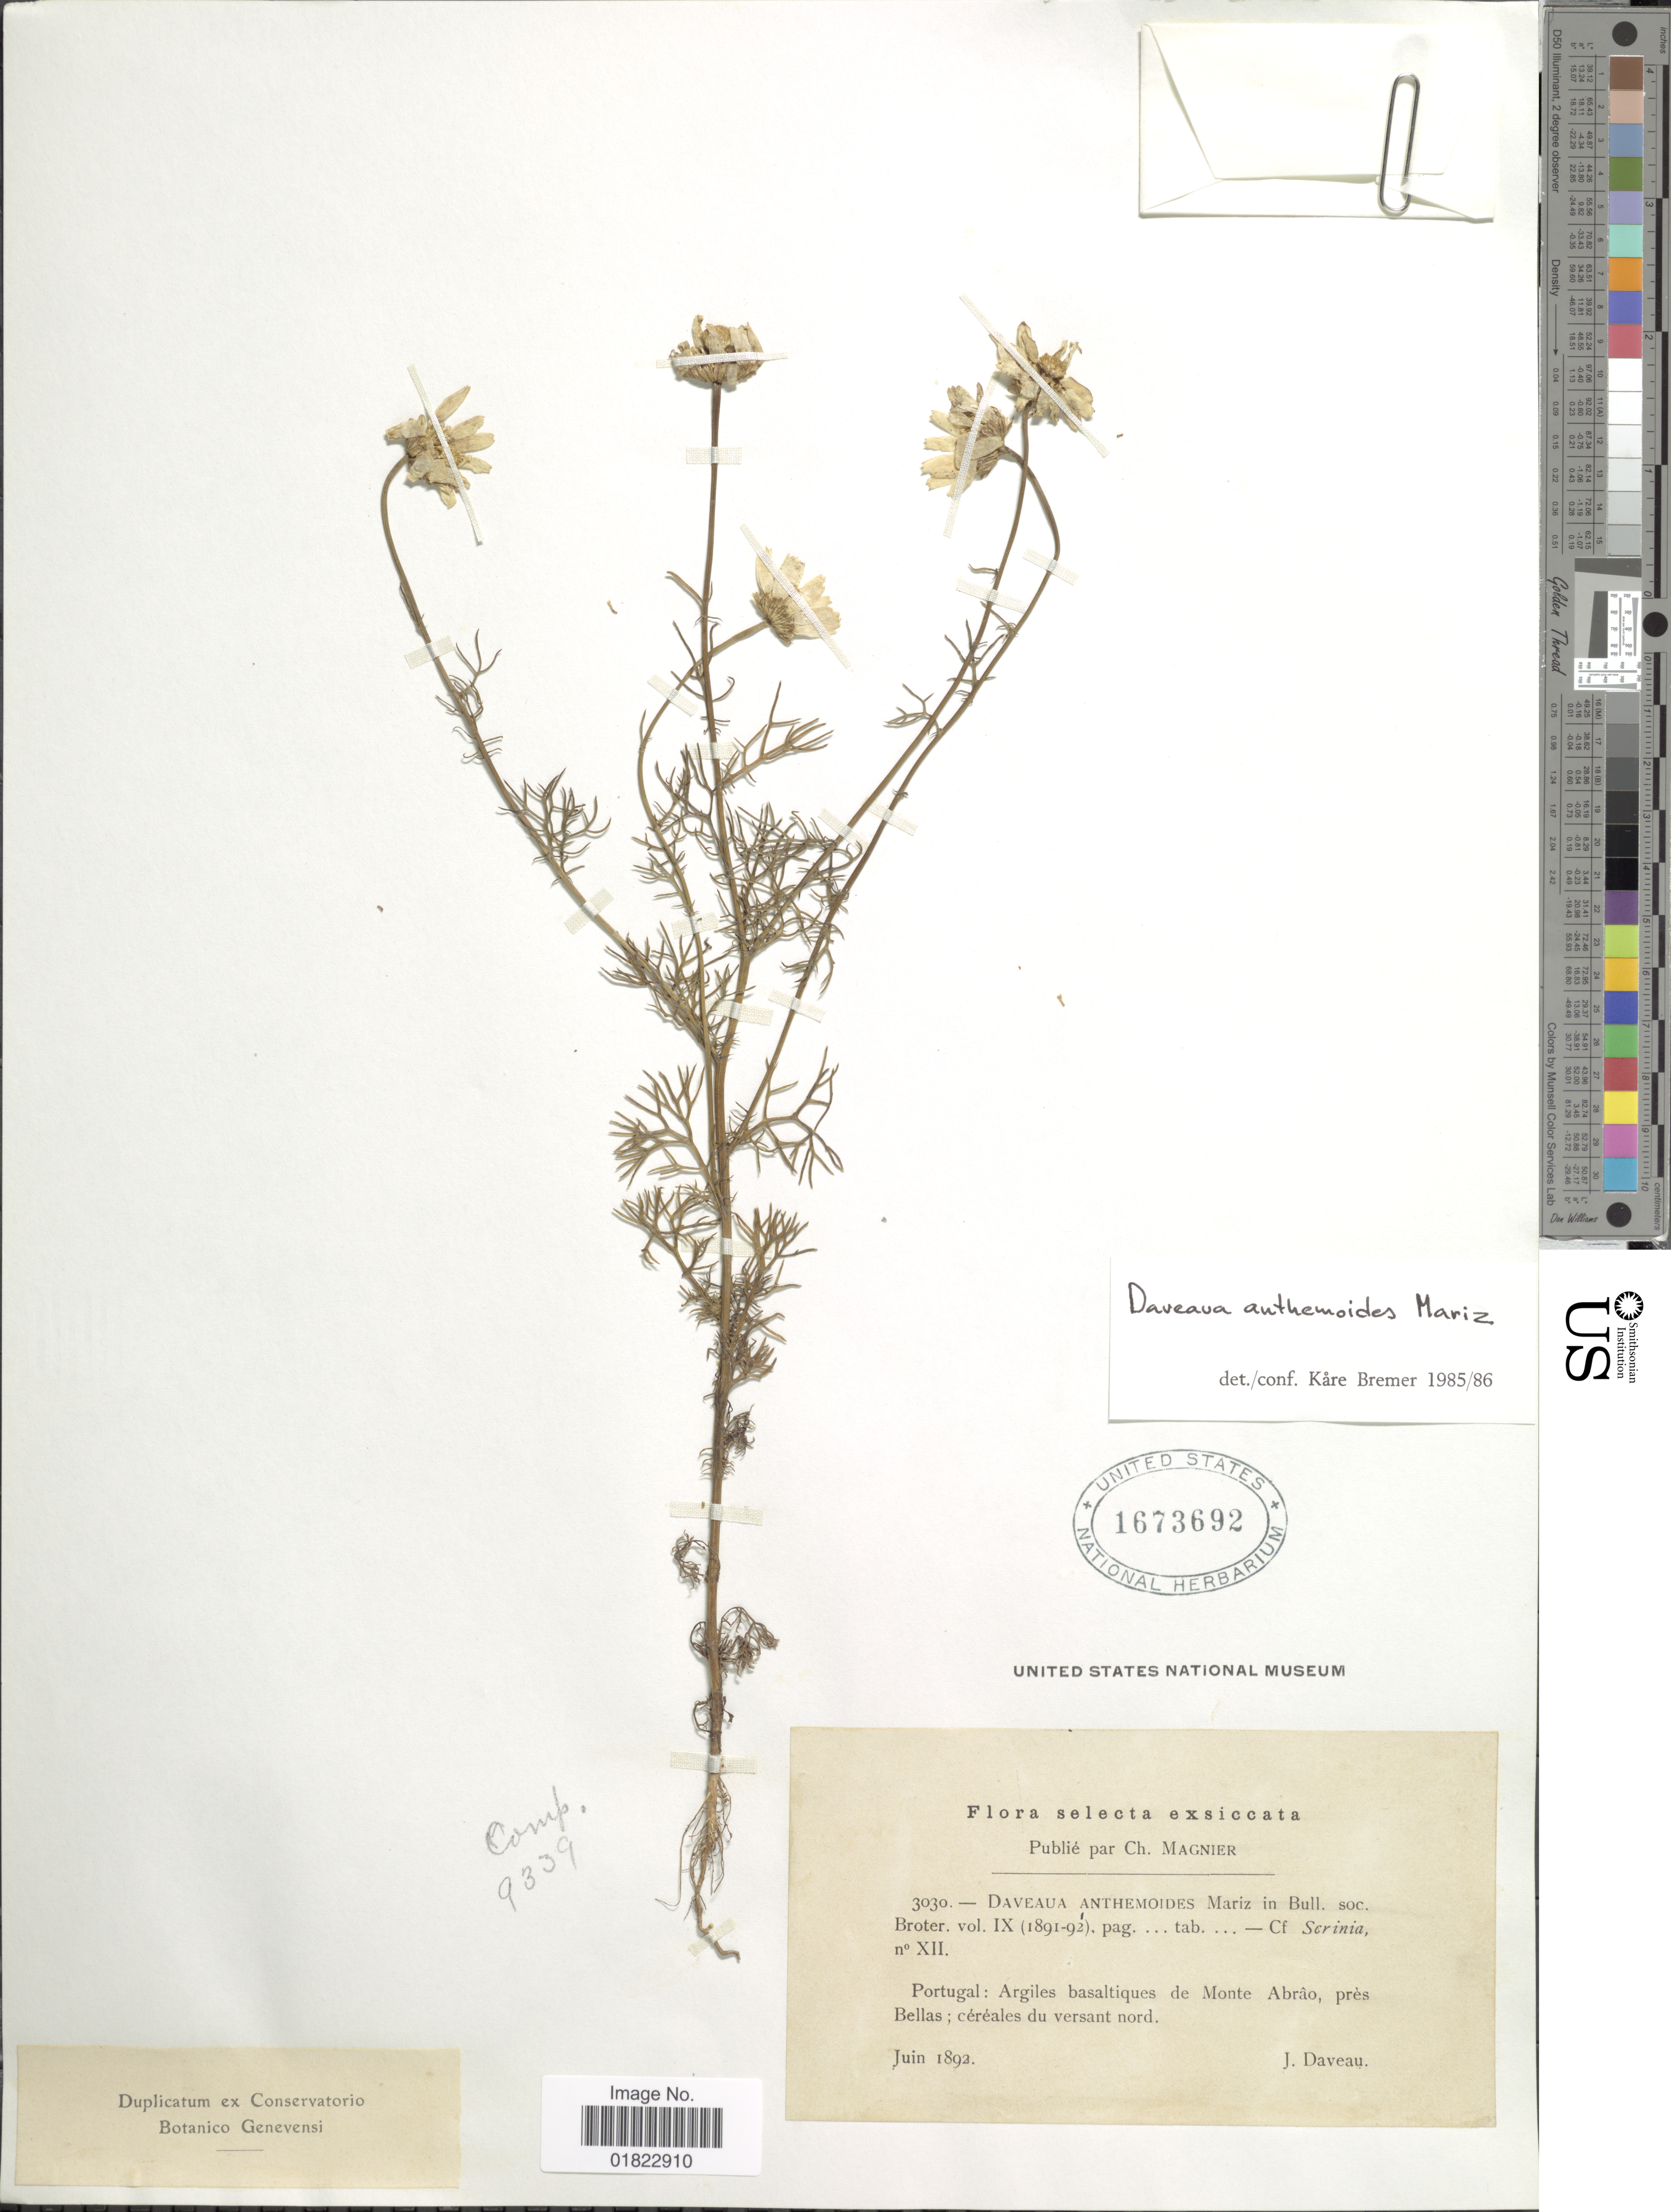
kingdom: Plantae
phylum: Tracheophyta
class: Magnoliopsida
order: Asterales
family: Asteraceae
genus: Daveaua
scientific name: Daveaua anthemoides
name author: Mariz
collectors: J. Daveau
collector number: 3030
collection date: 1892-06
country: Portugal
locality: Argiles basaltiques de Monte Abrao, pres Bellas; céréales du versant nord.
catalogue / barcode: US 1673692